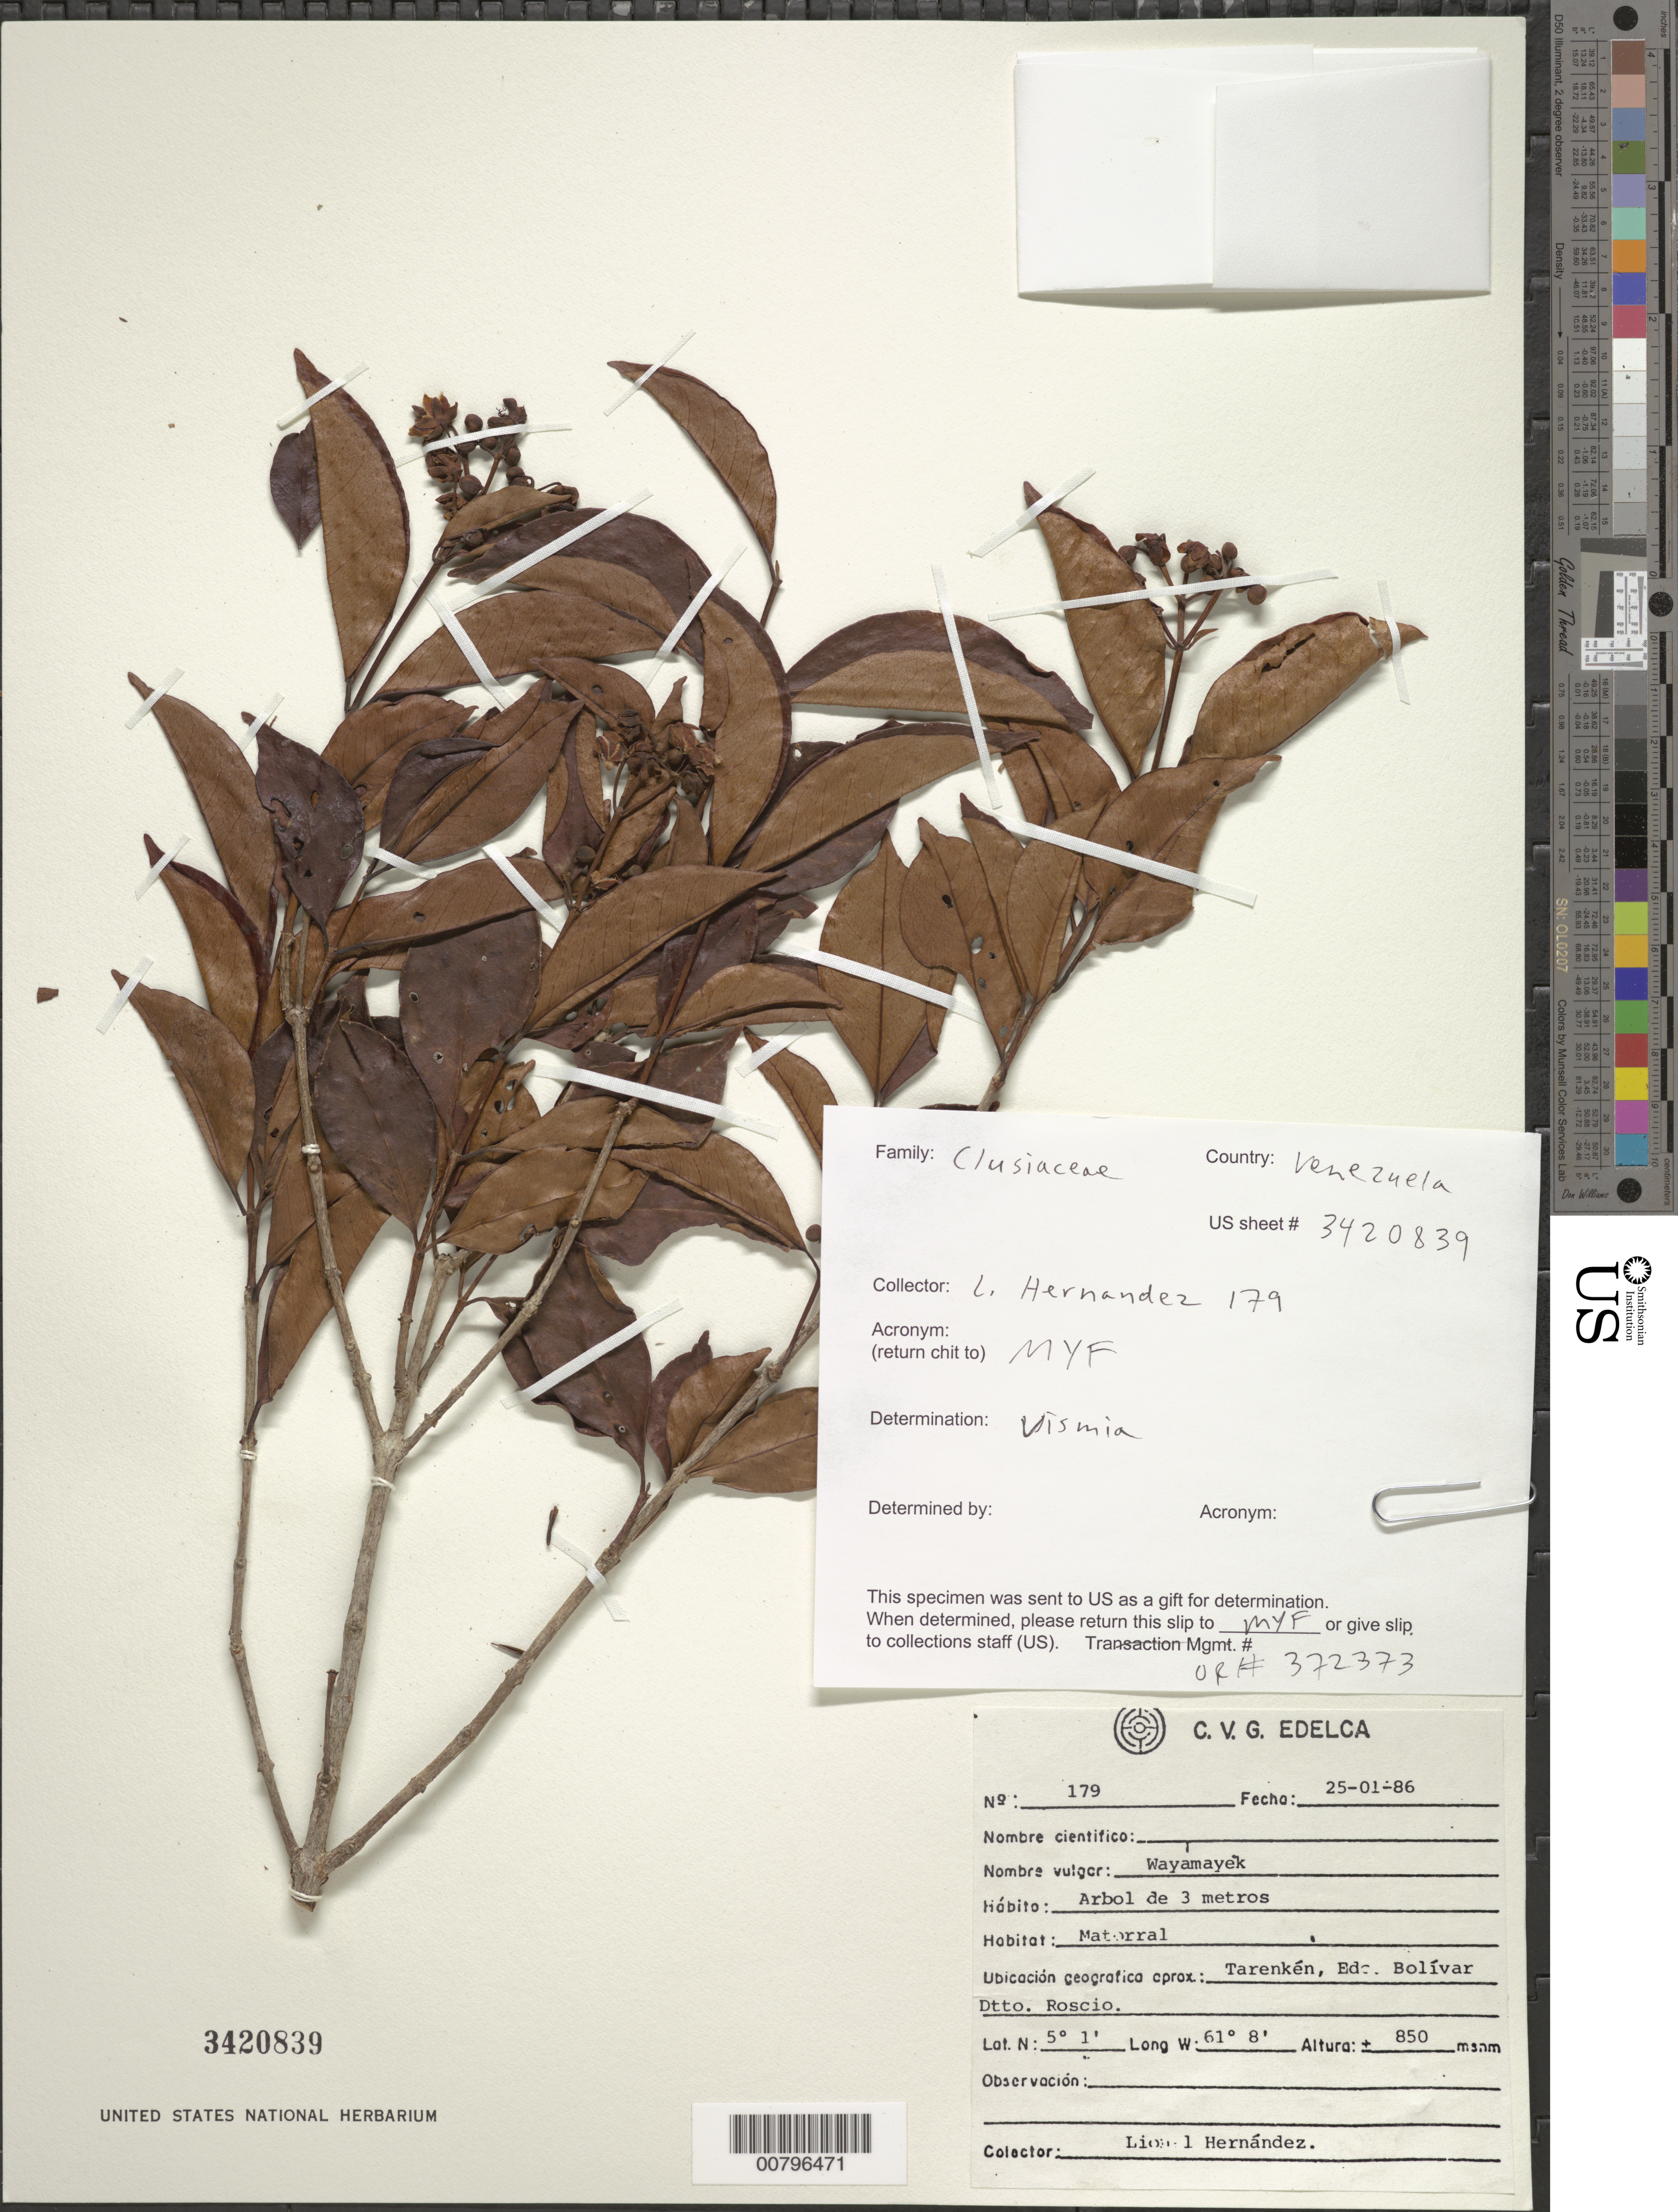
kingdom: Plantae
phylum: Tracheophyta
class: Magnoliopsida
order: Malpighiales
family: Hypericaceae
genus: Vismia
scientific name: Vismia sp.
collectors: L. Hernández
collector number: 179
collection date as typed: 25-Jan-86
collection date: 1986-01-25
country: Venezuela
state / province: Bolívar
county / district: Roscio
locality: Tarenken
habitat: Matorral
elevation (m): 850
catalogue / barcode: US 3420839